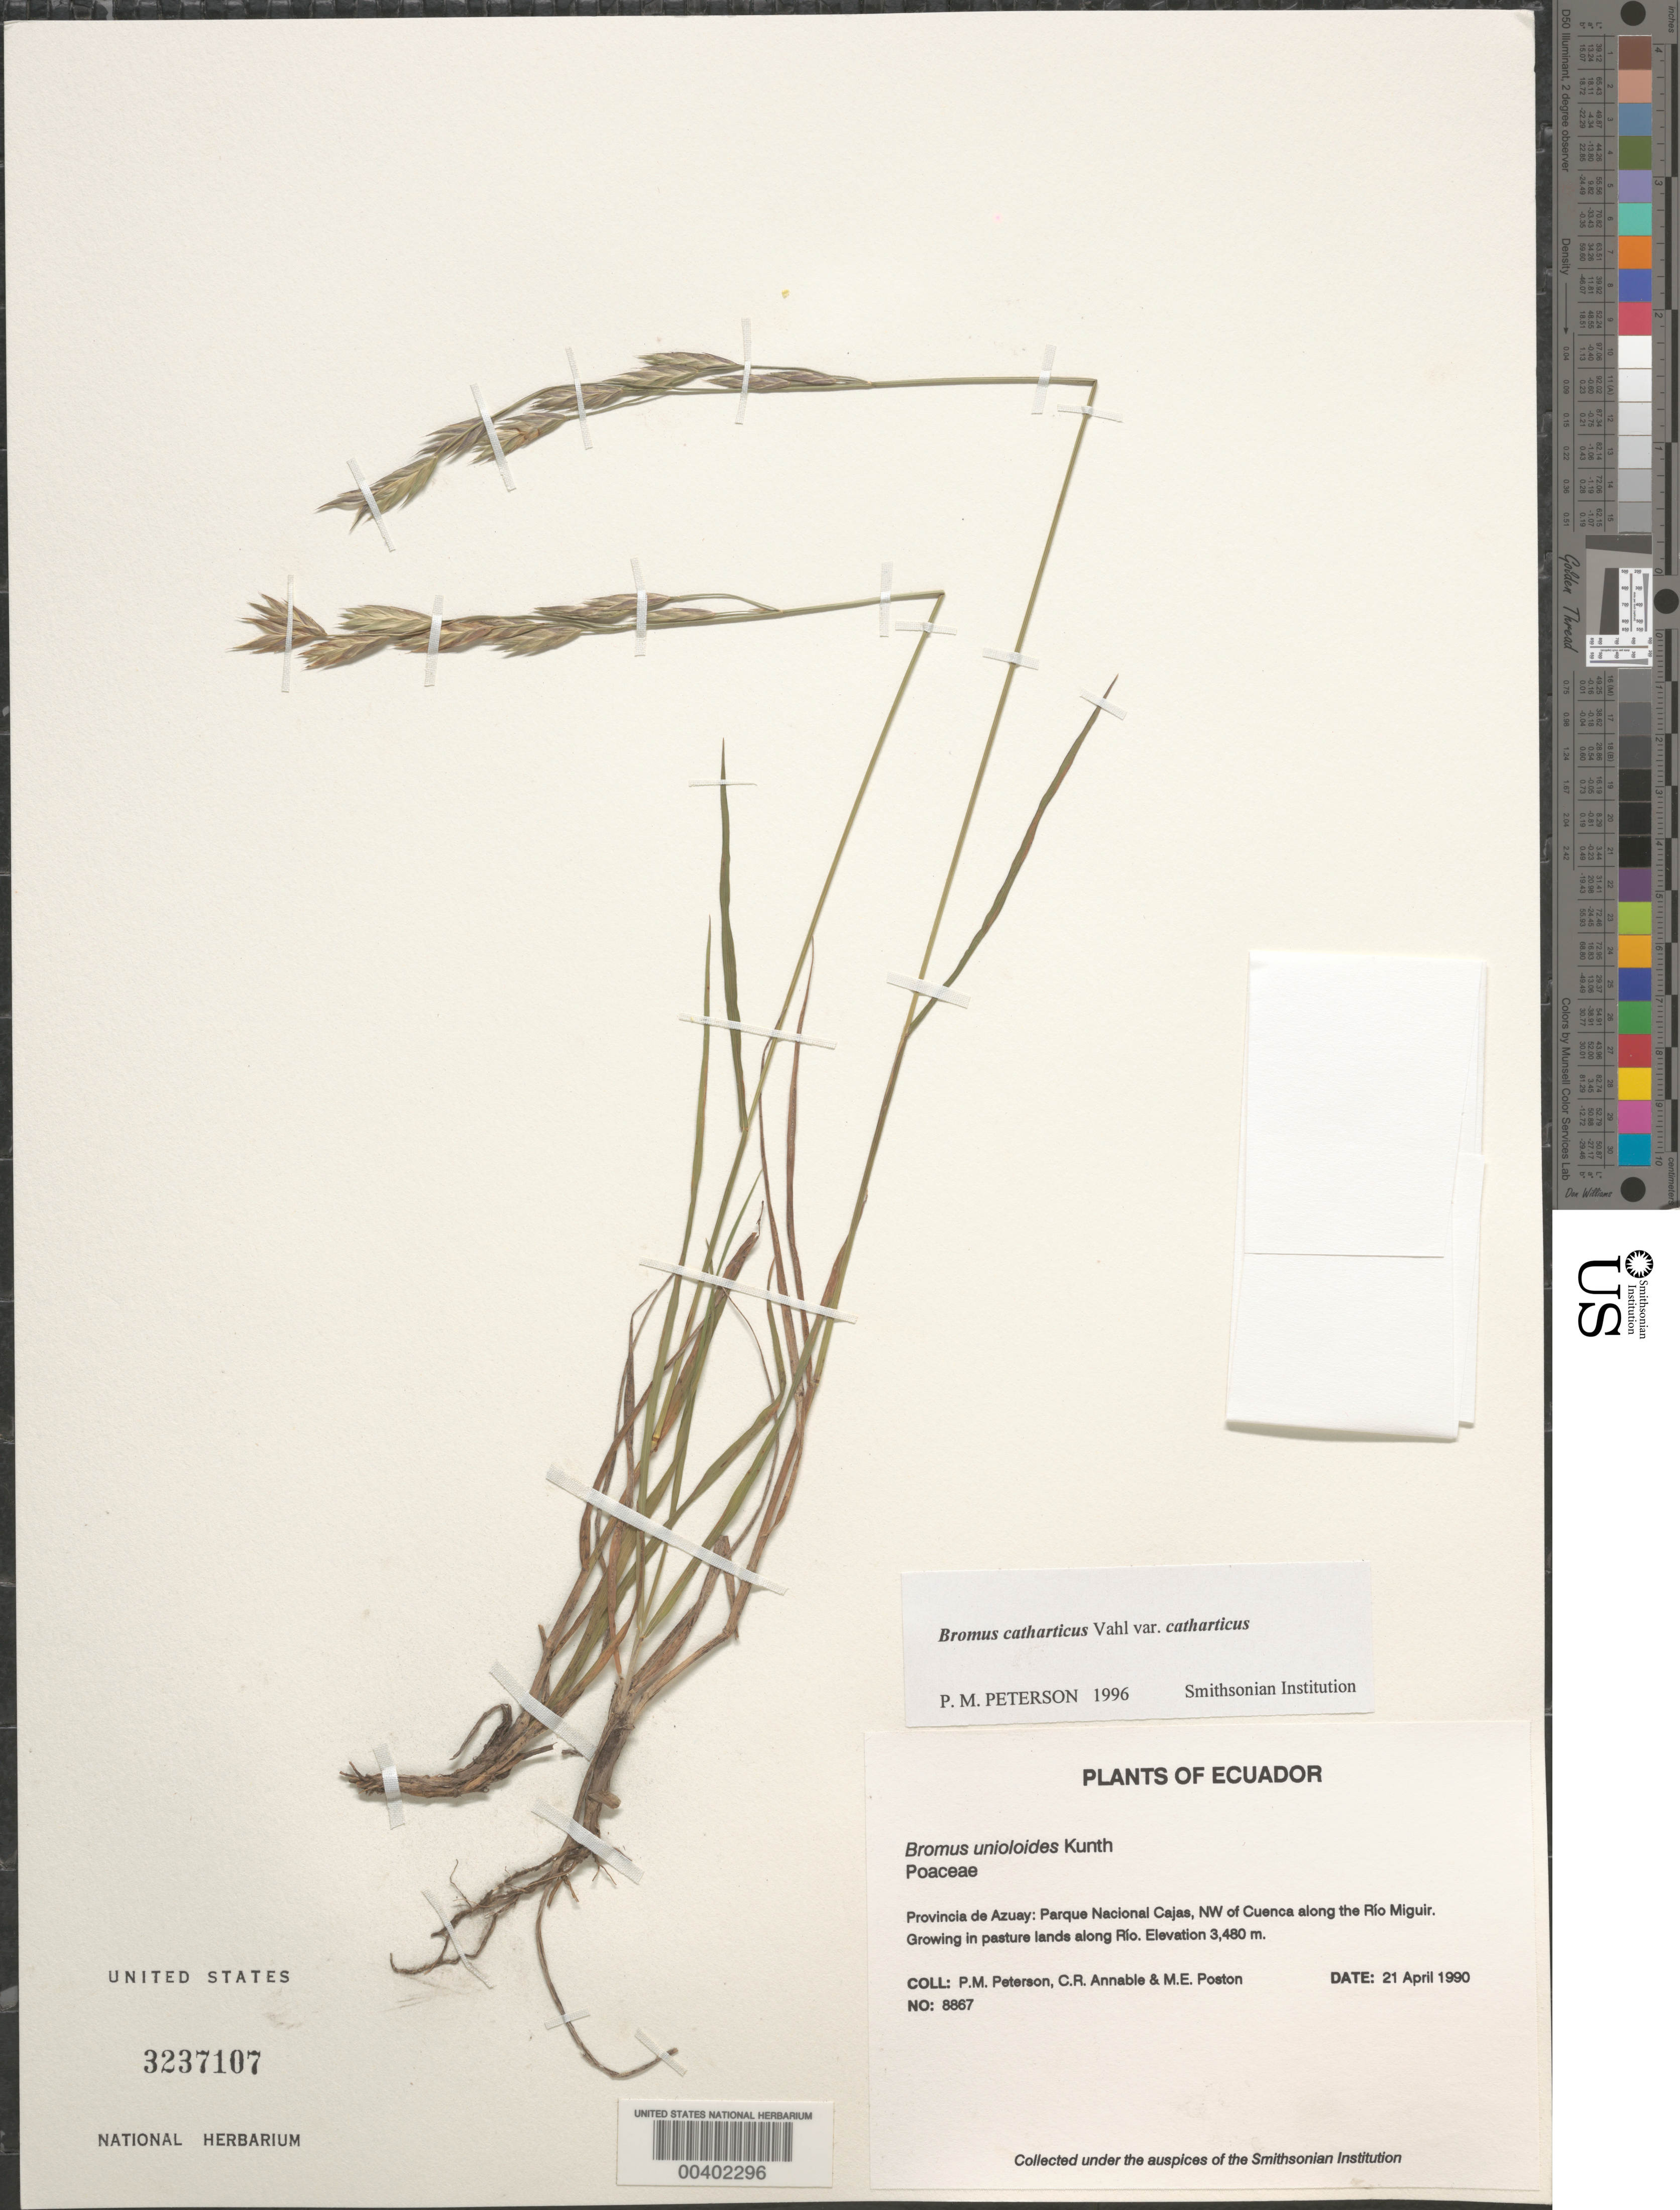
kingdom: Plantae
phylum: Tracheophyta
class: Liliopsida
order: Poales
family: Poaceae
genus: Bromus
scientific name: Bromus unioloides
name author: Kunth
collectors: P. M. Peterson, C. R. Annable & M. Poston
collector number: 08867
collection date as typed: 21 Apr 1990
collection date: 1990-04-21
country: Ecuador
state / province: Azuay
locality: Parque Nacional Cajas, NW ofCuenca along the Rio Miguir.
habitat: Growing in pasture lands along Rio.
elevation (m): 3480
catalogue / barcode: US 3237107